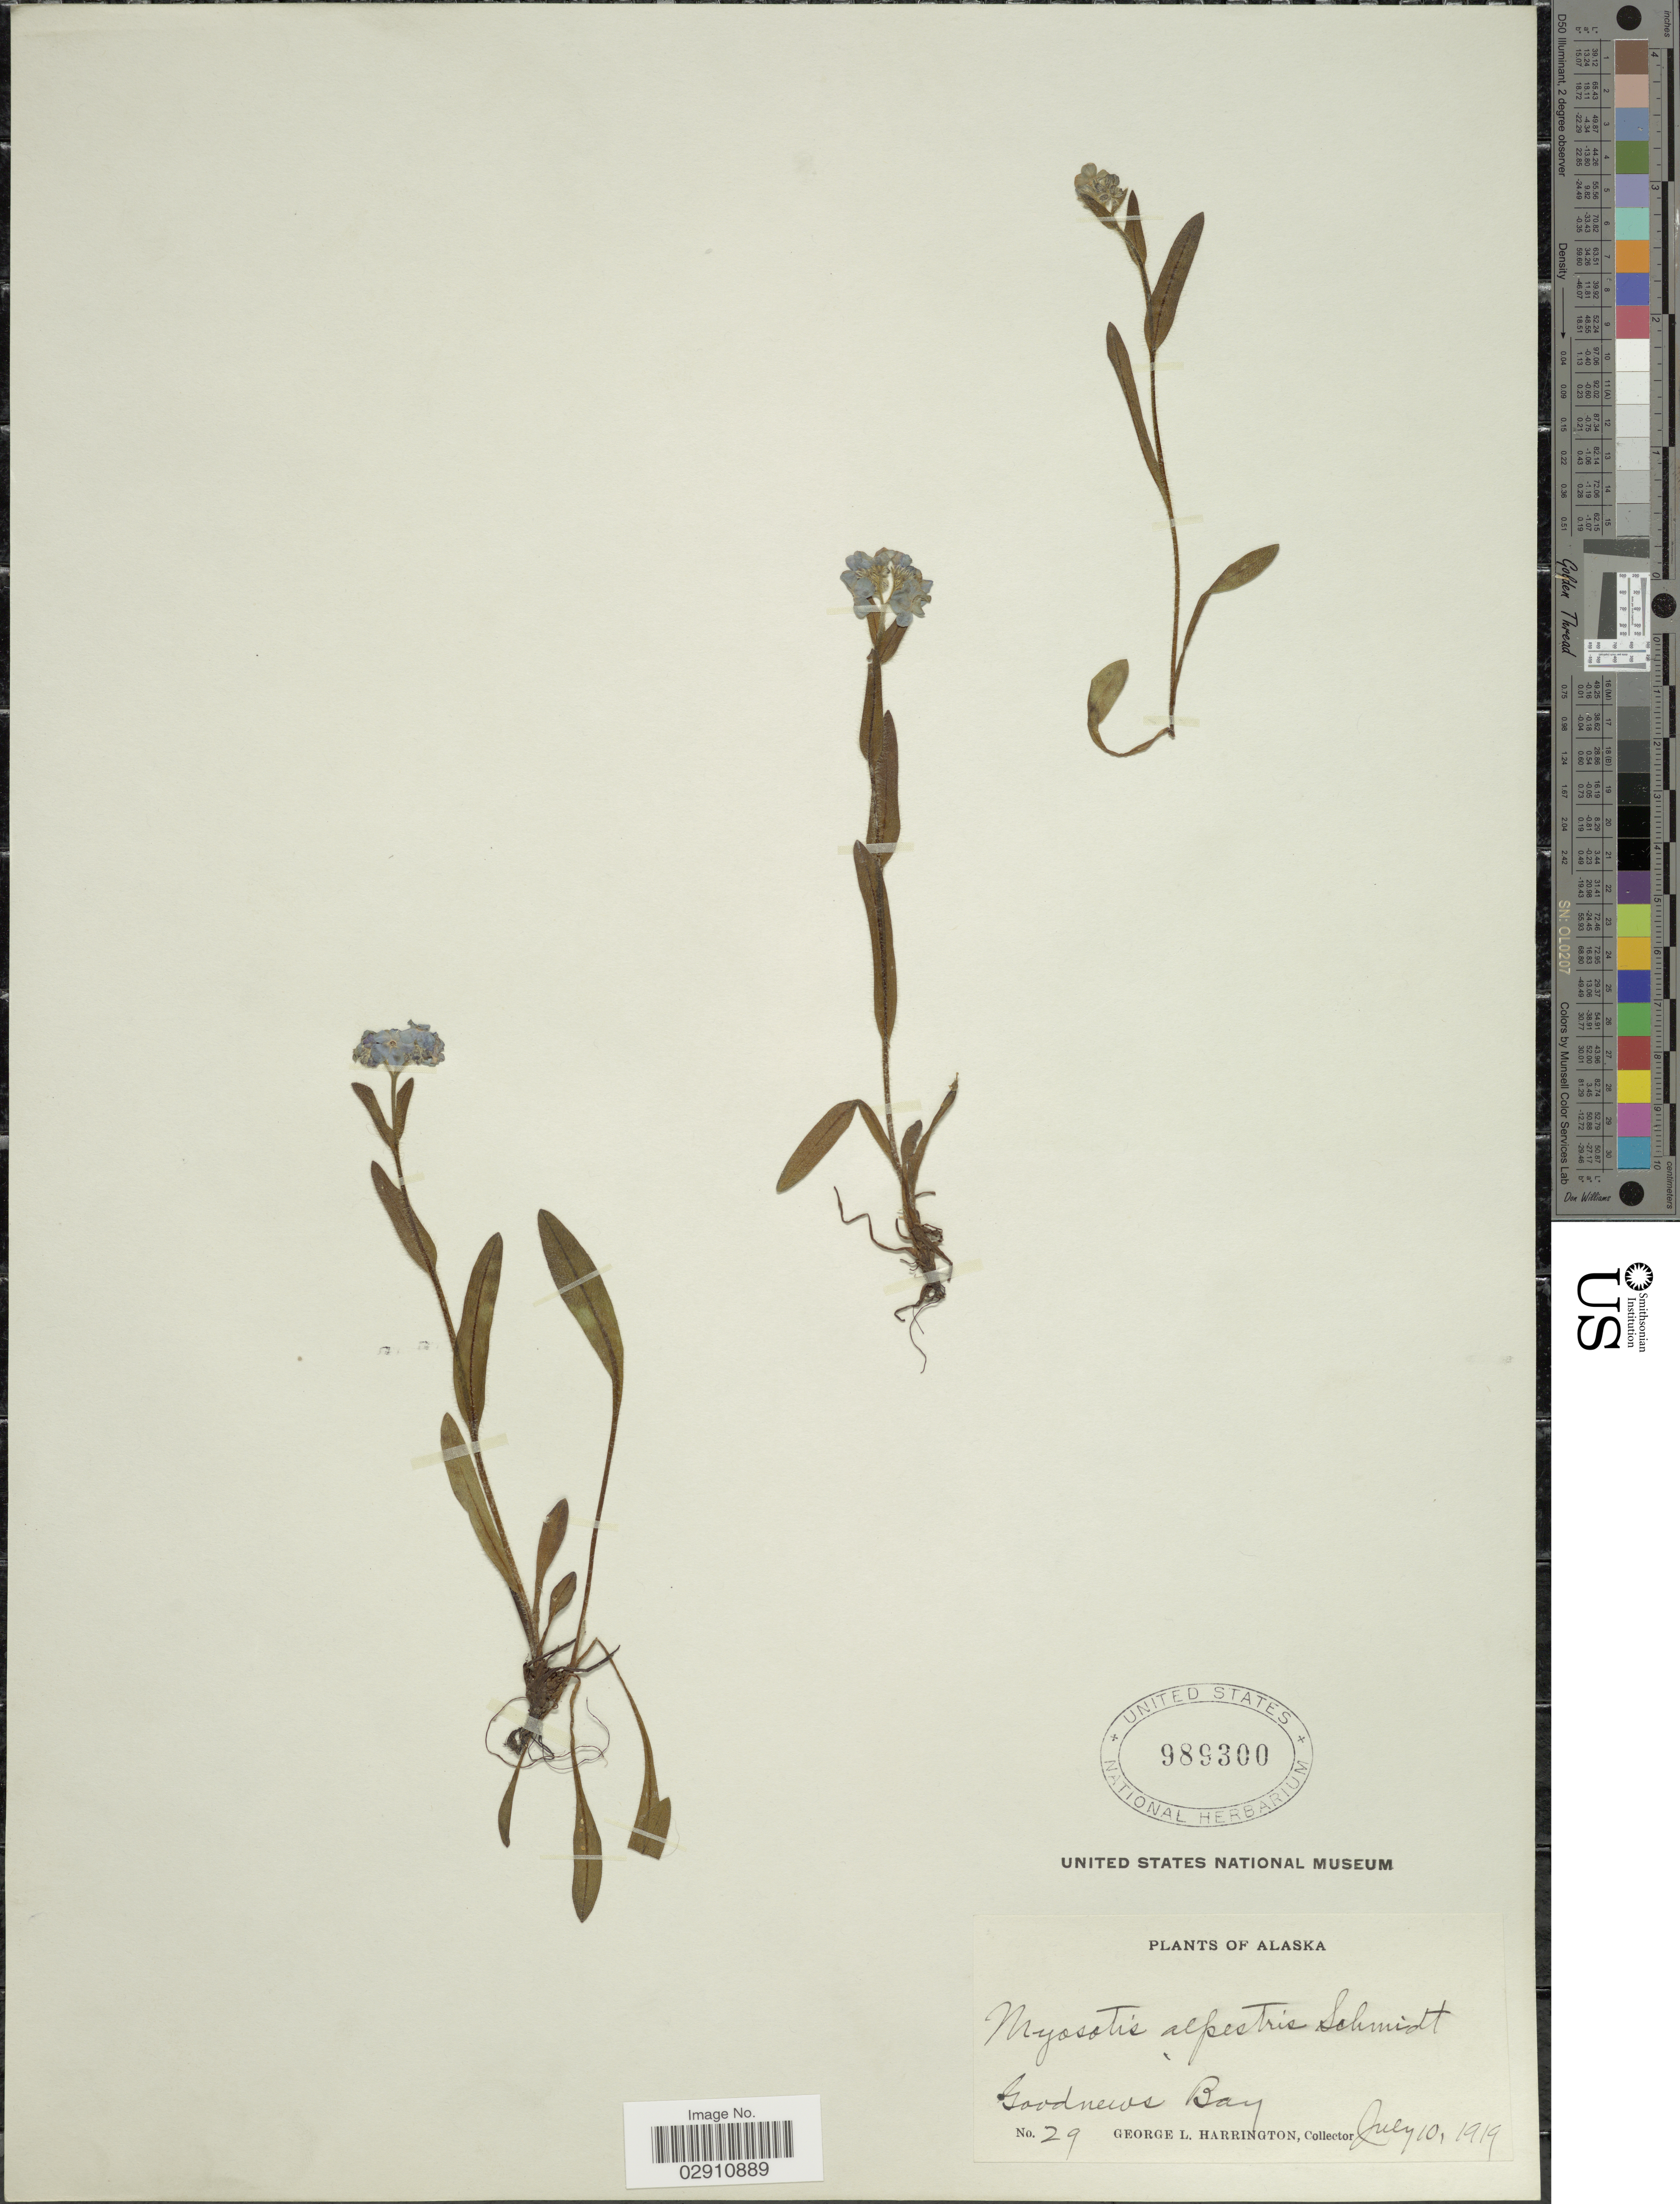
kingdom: Plantae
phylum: Tracheophyta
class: Magnoliopsida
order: Boraginales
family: Boraginaceae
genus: Myosotis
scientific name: Myosotis alpestris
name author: F.W. Schmidt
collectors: G. Harrington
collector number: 29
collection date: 1919-07-10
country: United States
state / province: Alaska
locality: Goodnews Bay.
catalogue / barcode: US 989300